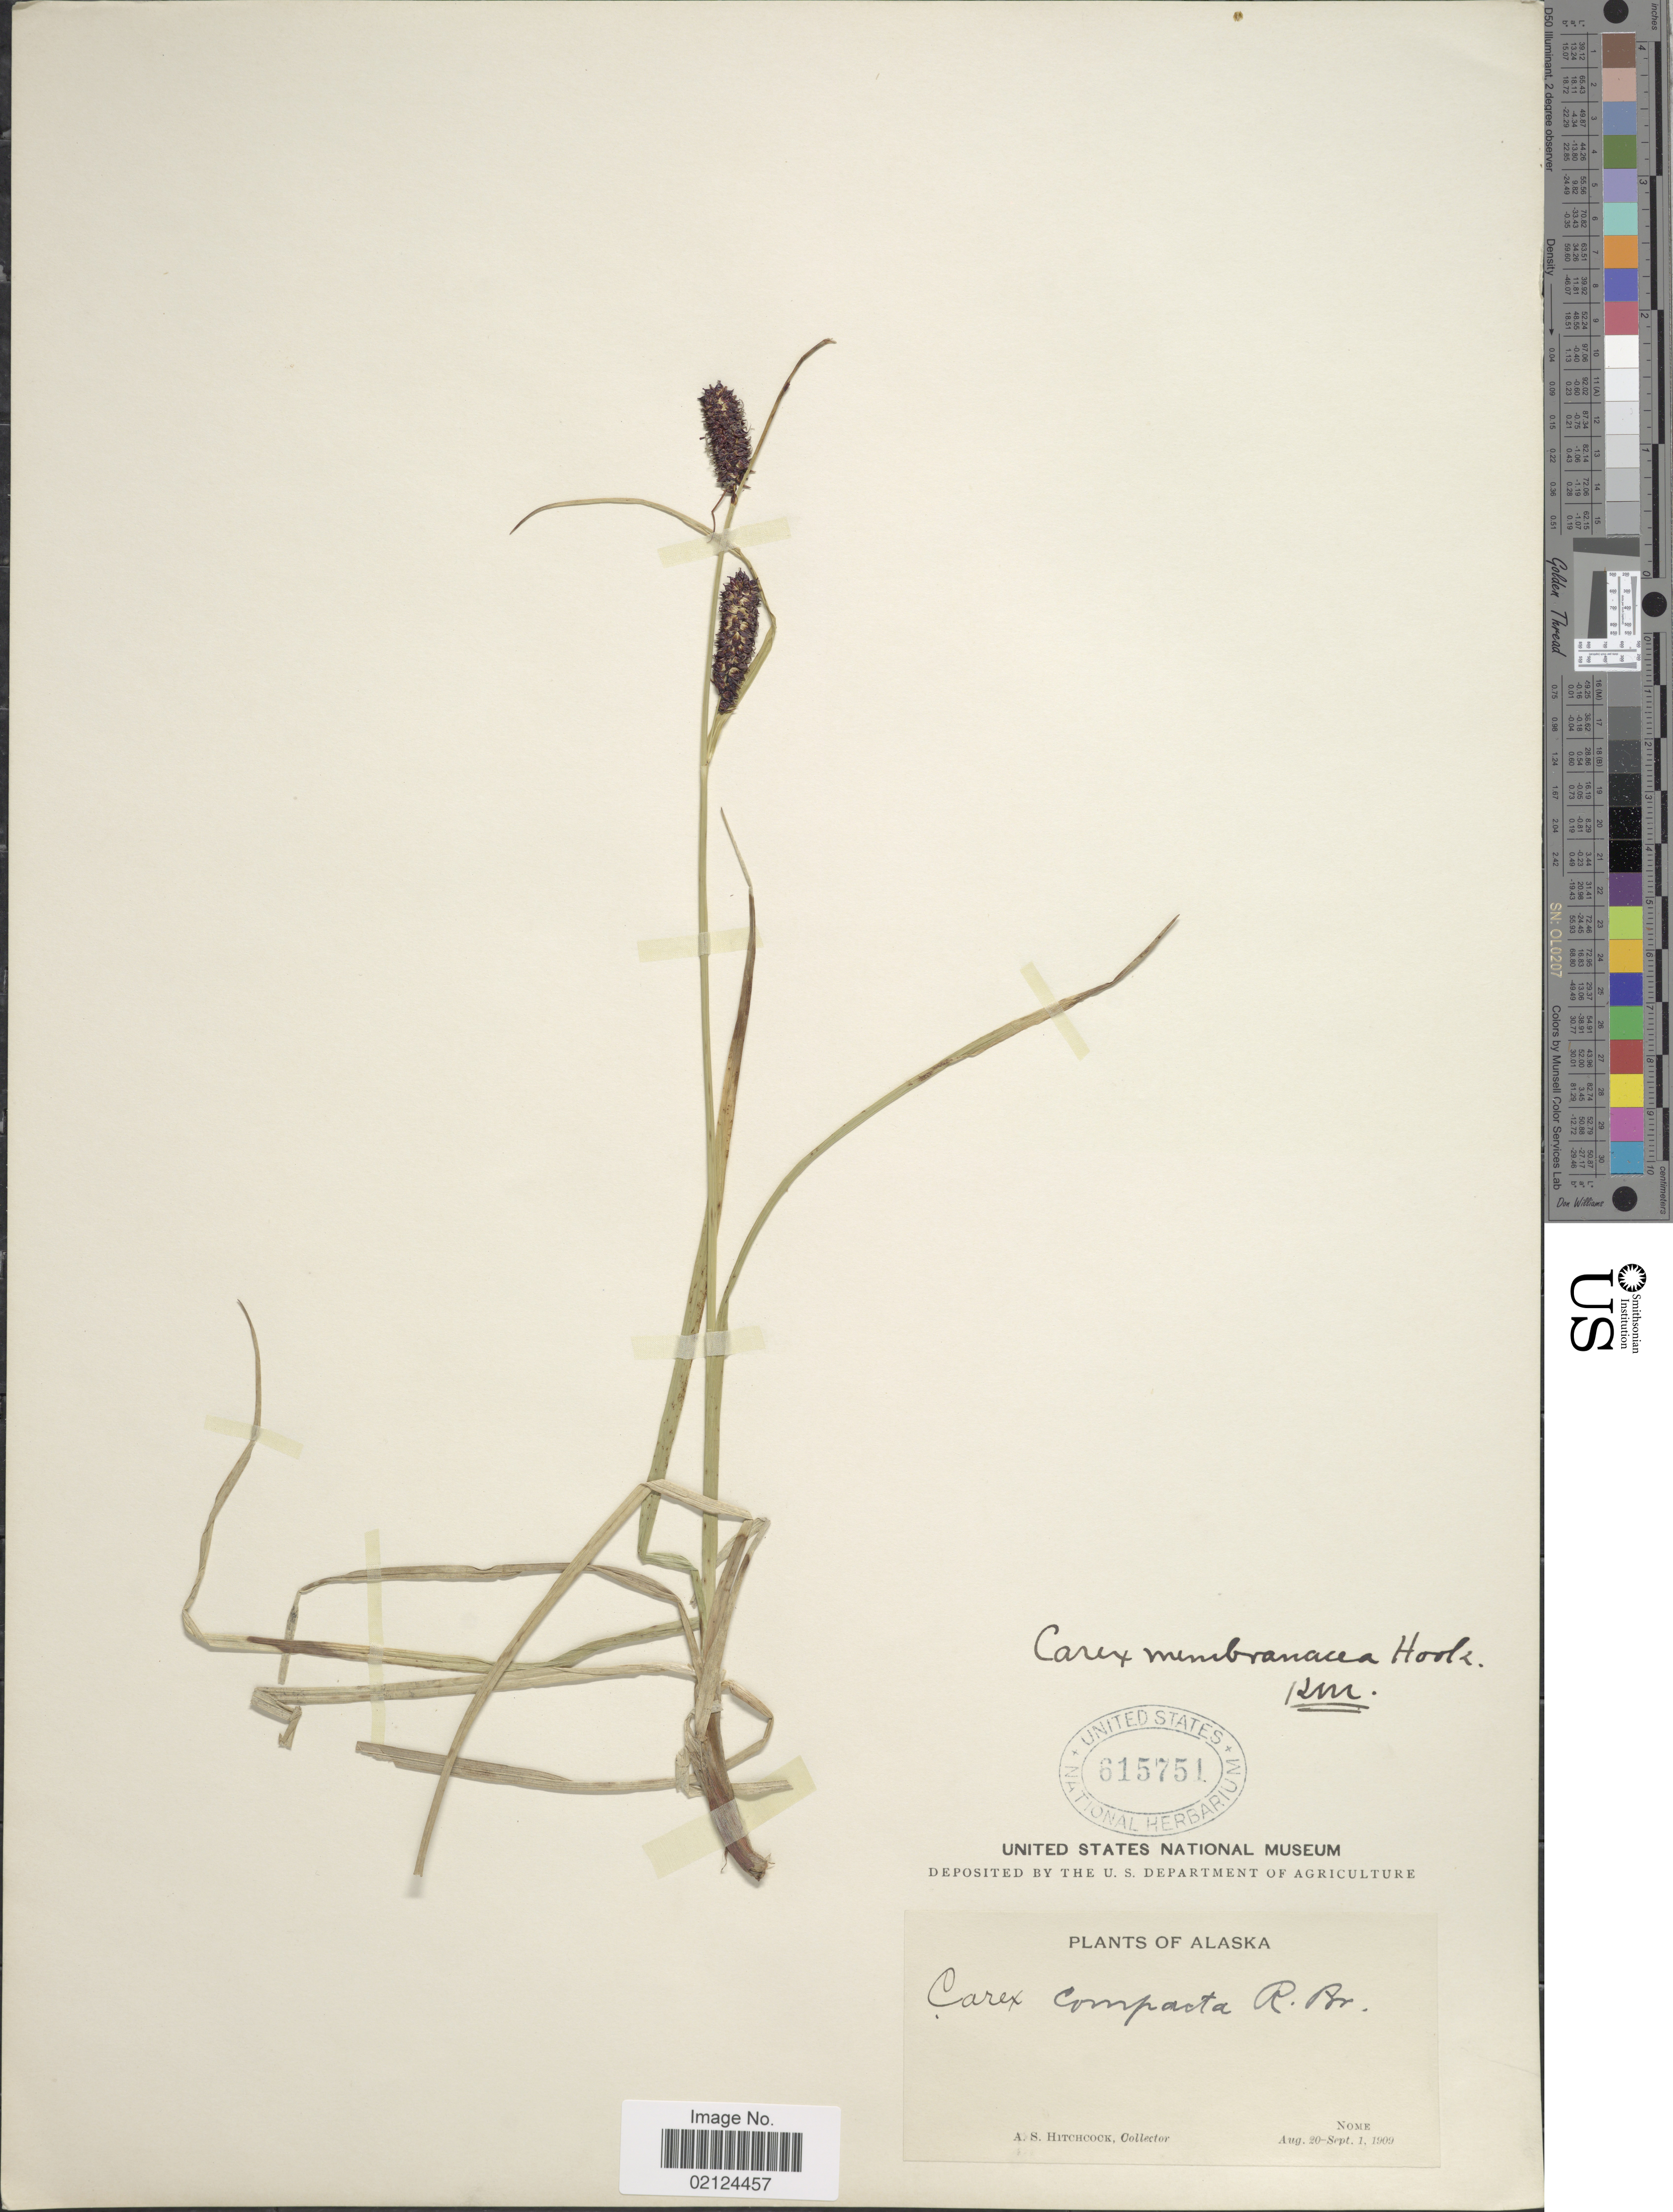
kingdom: Plantae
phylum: Tracheophyta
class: Liliopsida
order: Poales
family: Cyperaceae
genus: Carex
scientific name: Carex membranacea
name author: Hook.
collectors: A. S. Hitchcock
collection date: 1909-08-20/1909-09-01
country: United States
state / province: Alaska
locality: Nome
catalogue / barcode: US 615751